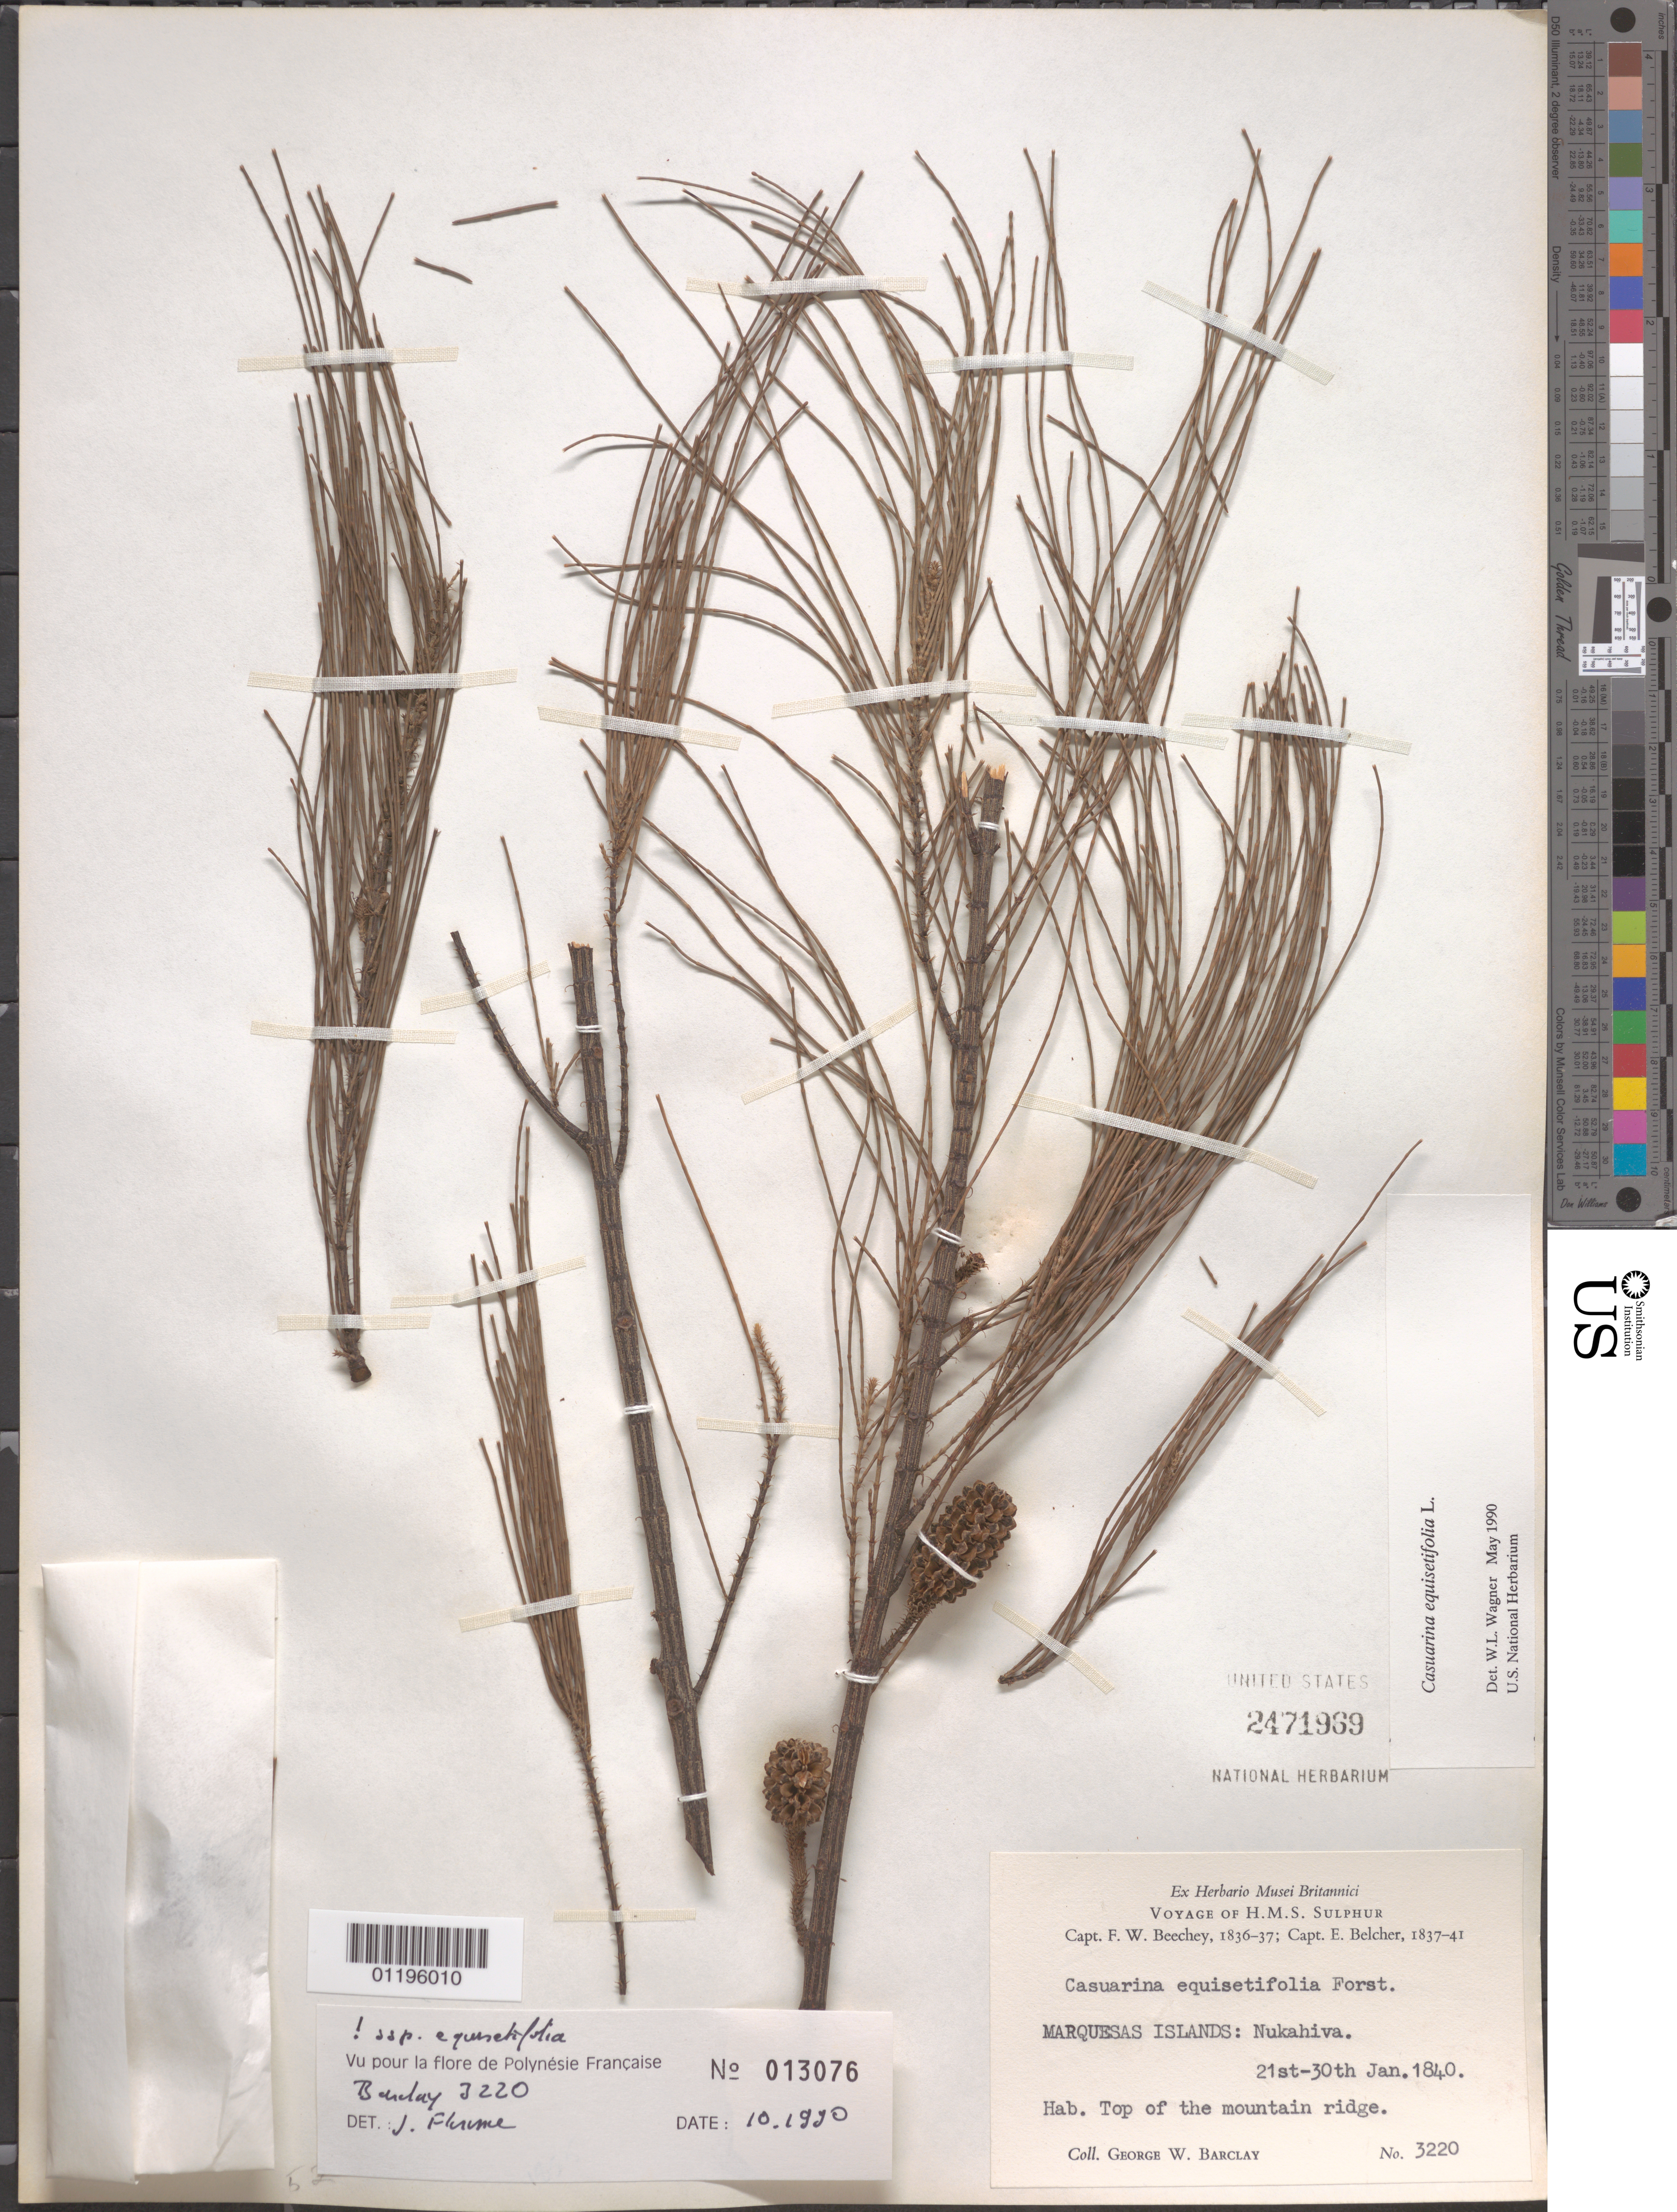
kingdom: Plantae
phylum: Tracheophyta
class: Magnoliopsida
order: Fagales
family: Casuarinaceae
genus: Casuarina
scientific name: Casuarina equisetifolia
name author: L.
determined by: Wagner, W. L., (BOT), Smithsonian Institution - National Museum of Natural History (UNITED STATES)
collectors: G. W. Barclay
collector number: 3220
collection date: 1840-01-21/1840-01-30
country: French Polynesia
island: Nuku Hiva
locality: top of mountain ridge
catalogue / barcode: US 2471969